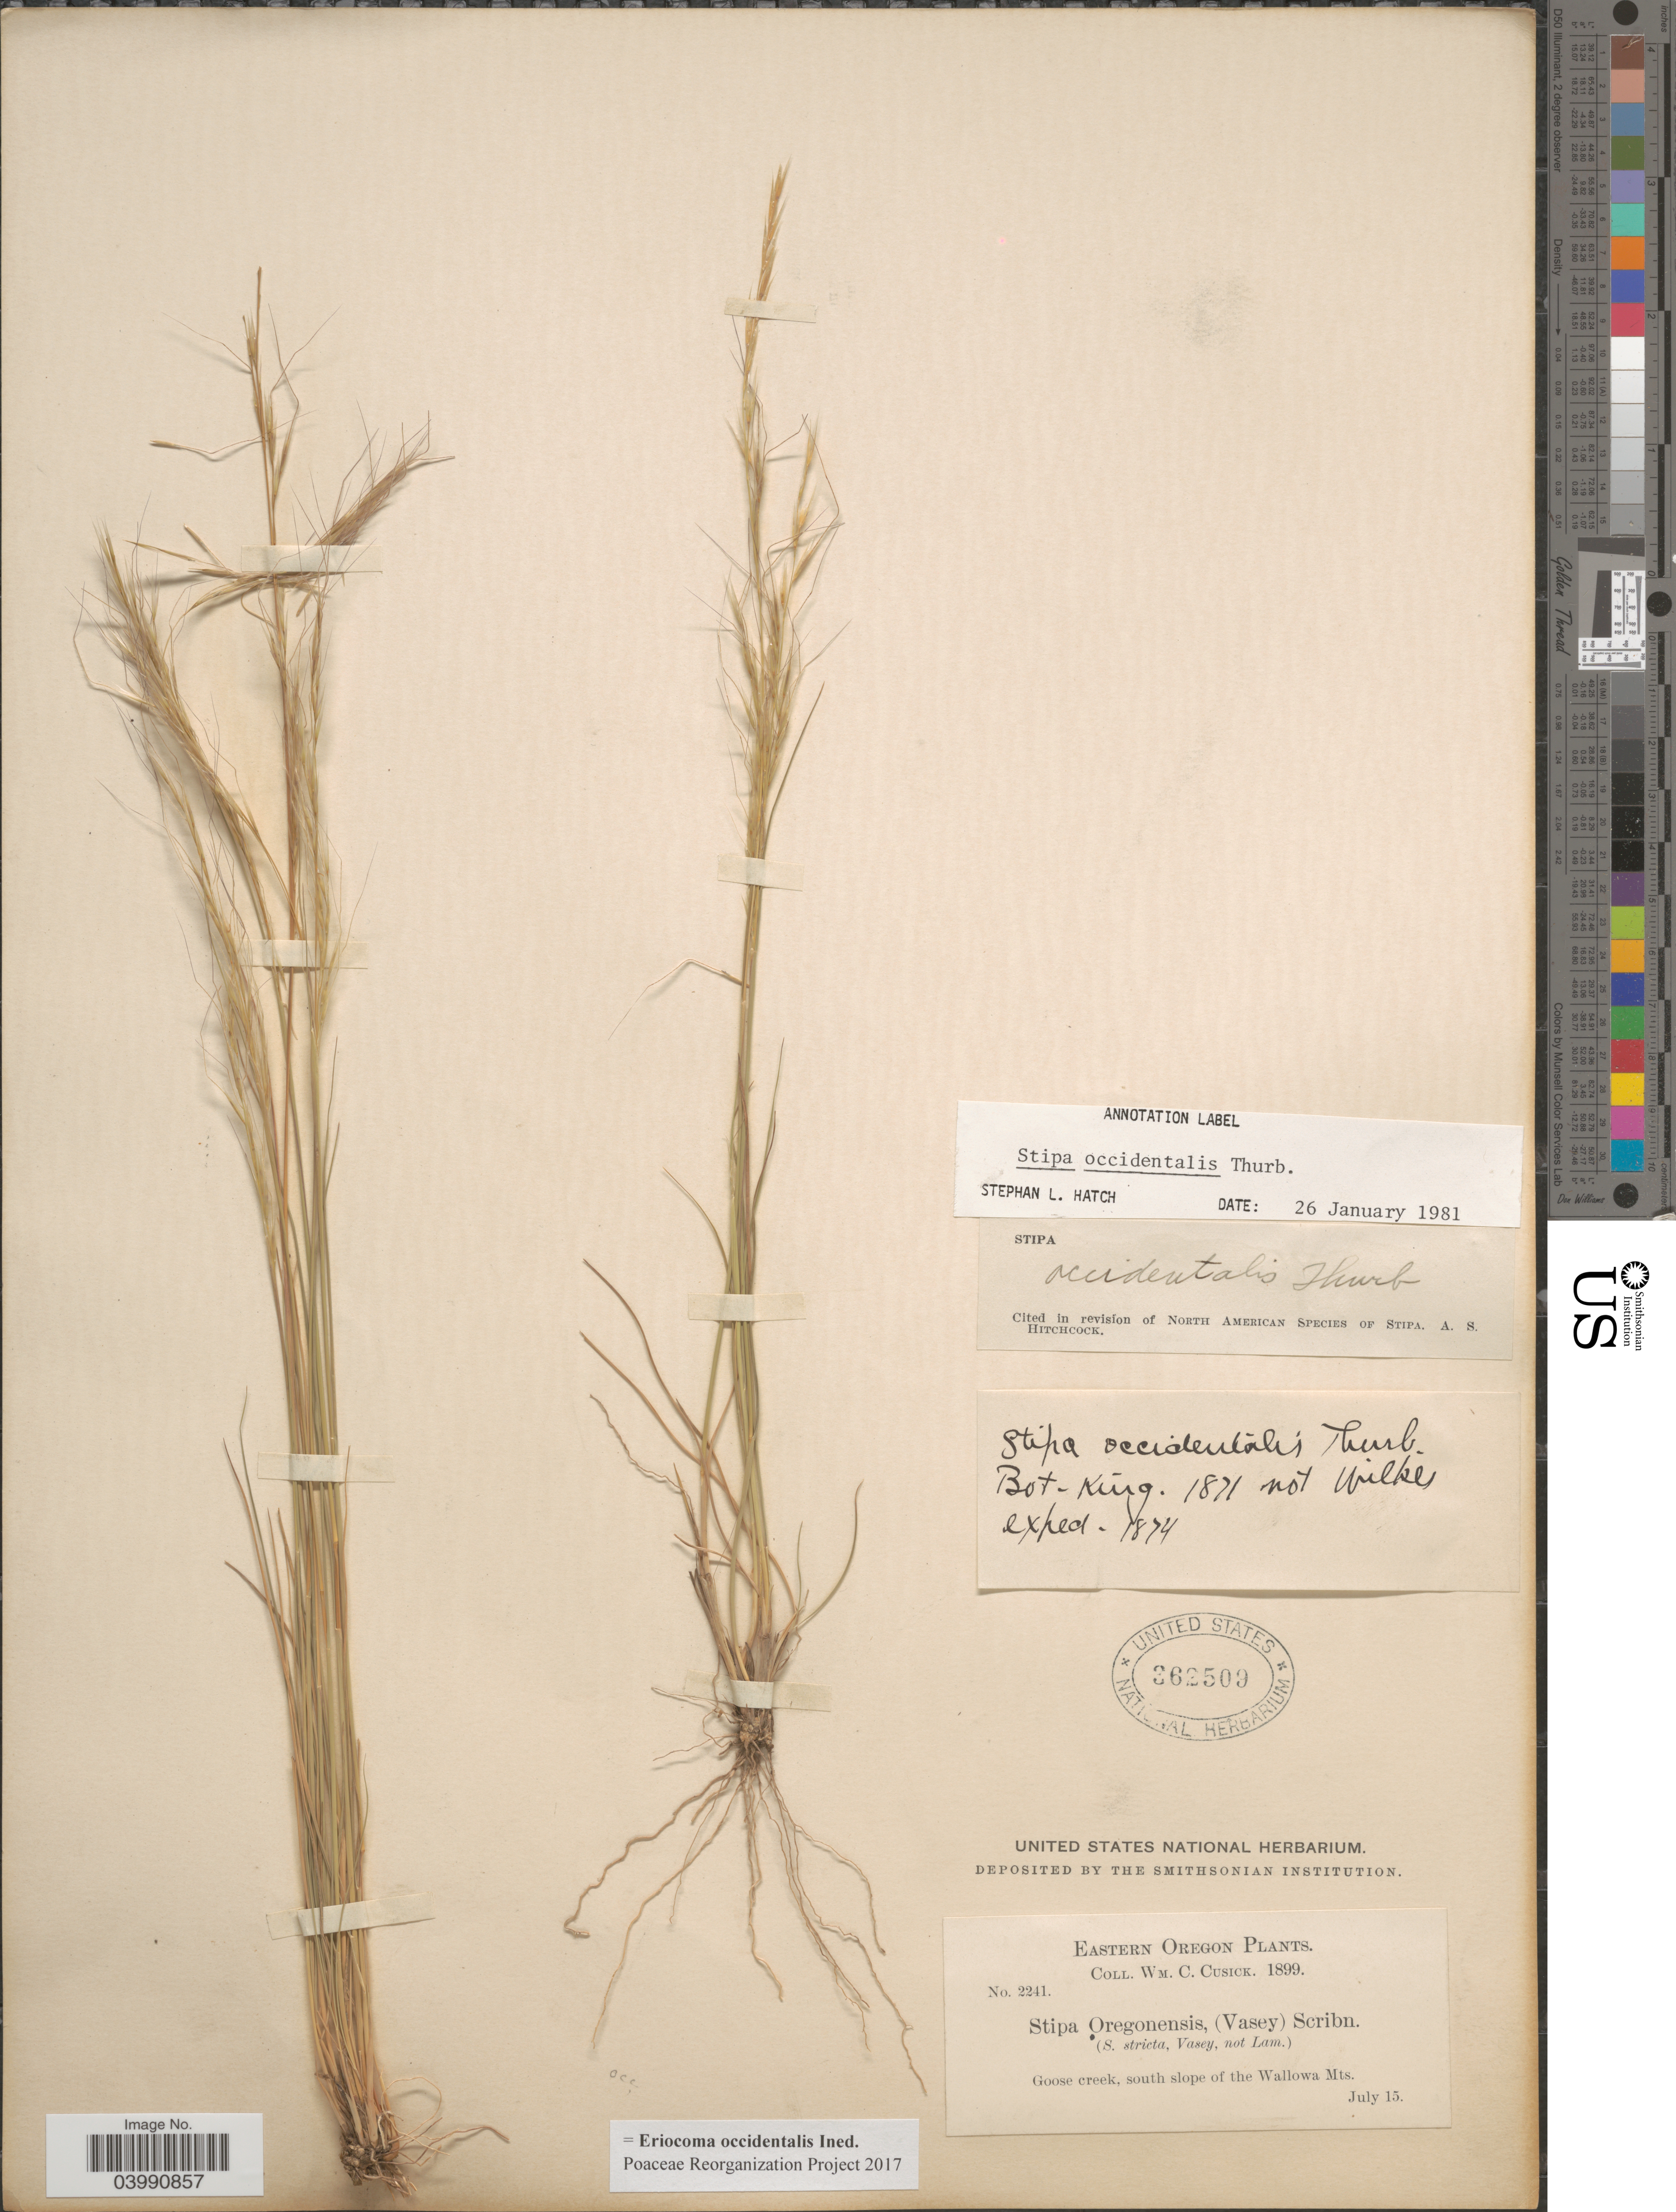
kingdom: Plantae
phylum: Tracheophyta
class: Liliopsida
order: Poales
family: Poaceae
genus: Eriocoma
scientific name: Eriocoma occidentalis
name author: (Thurb. ex S. Watson) Romasch.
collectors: W. C. Cusick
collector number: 2241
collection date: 1899-07-15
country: United States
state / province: Oregon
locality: Eastern Oregon. Goose creek, south slope of the Wallowa Mts.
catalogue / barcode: US 362509